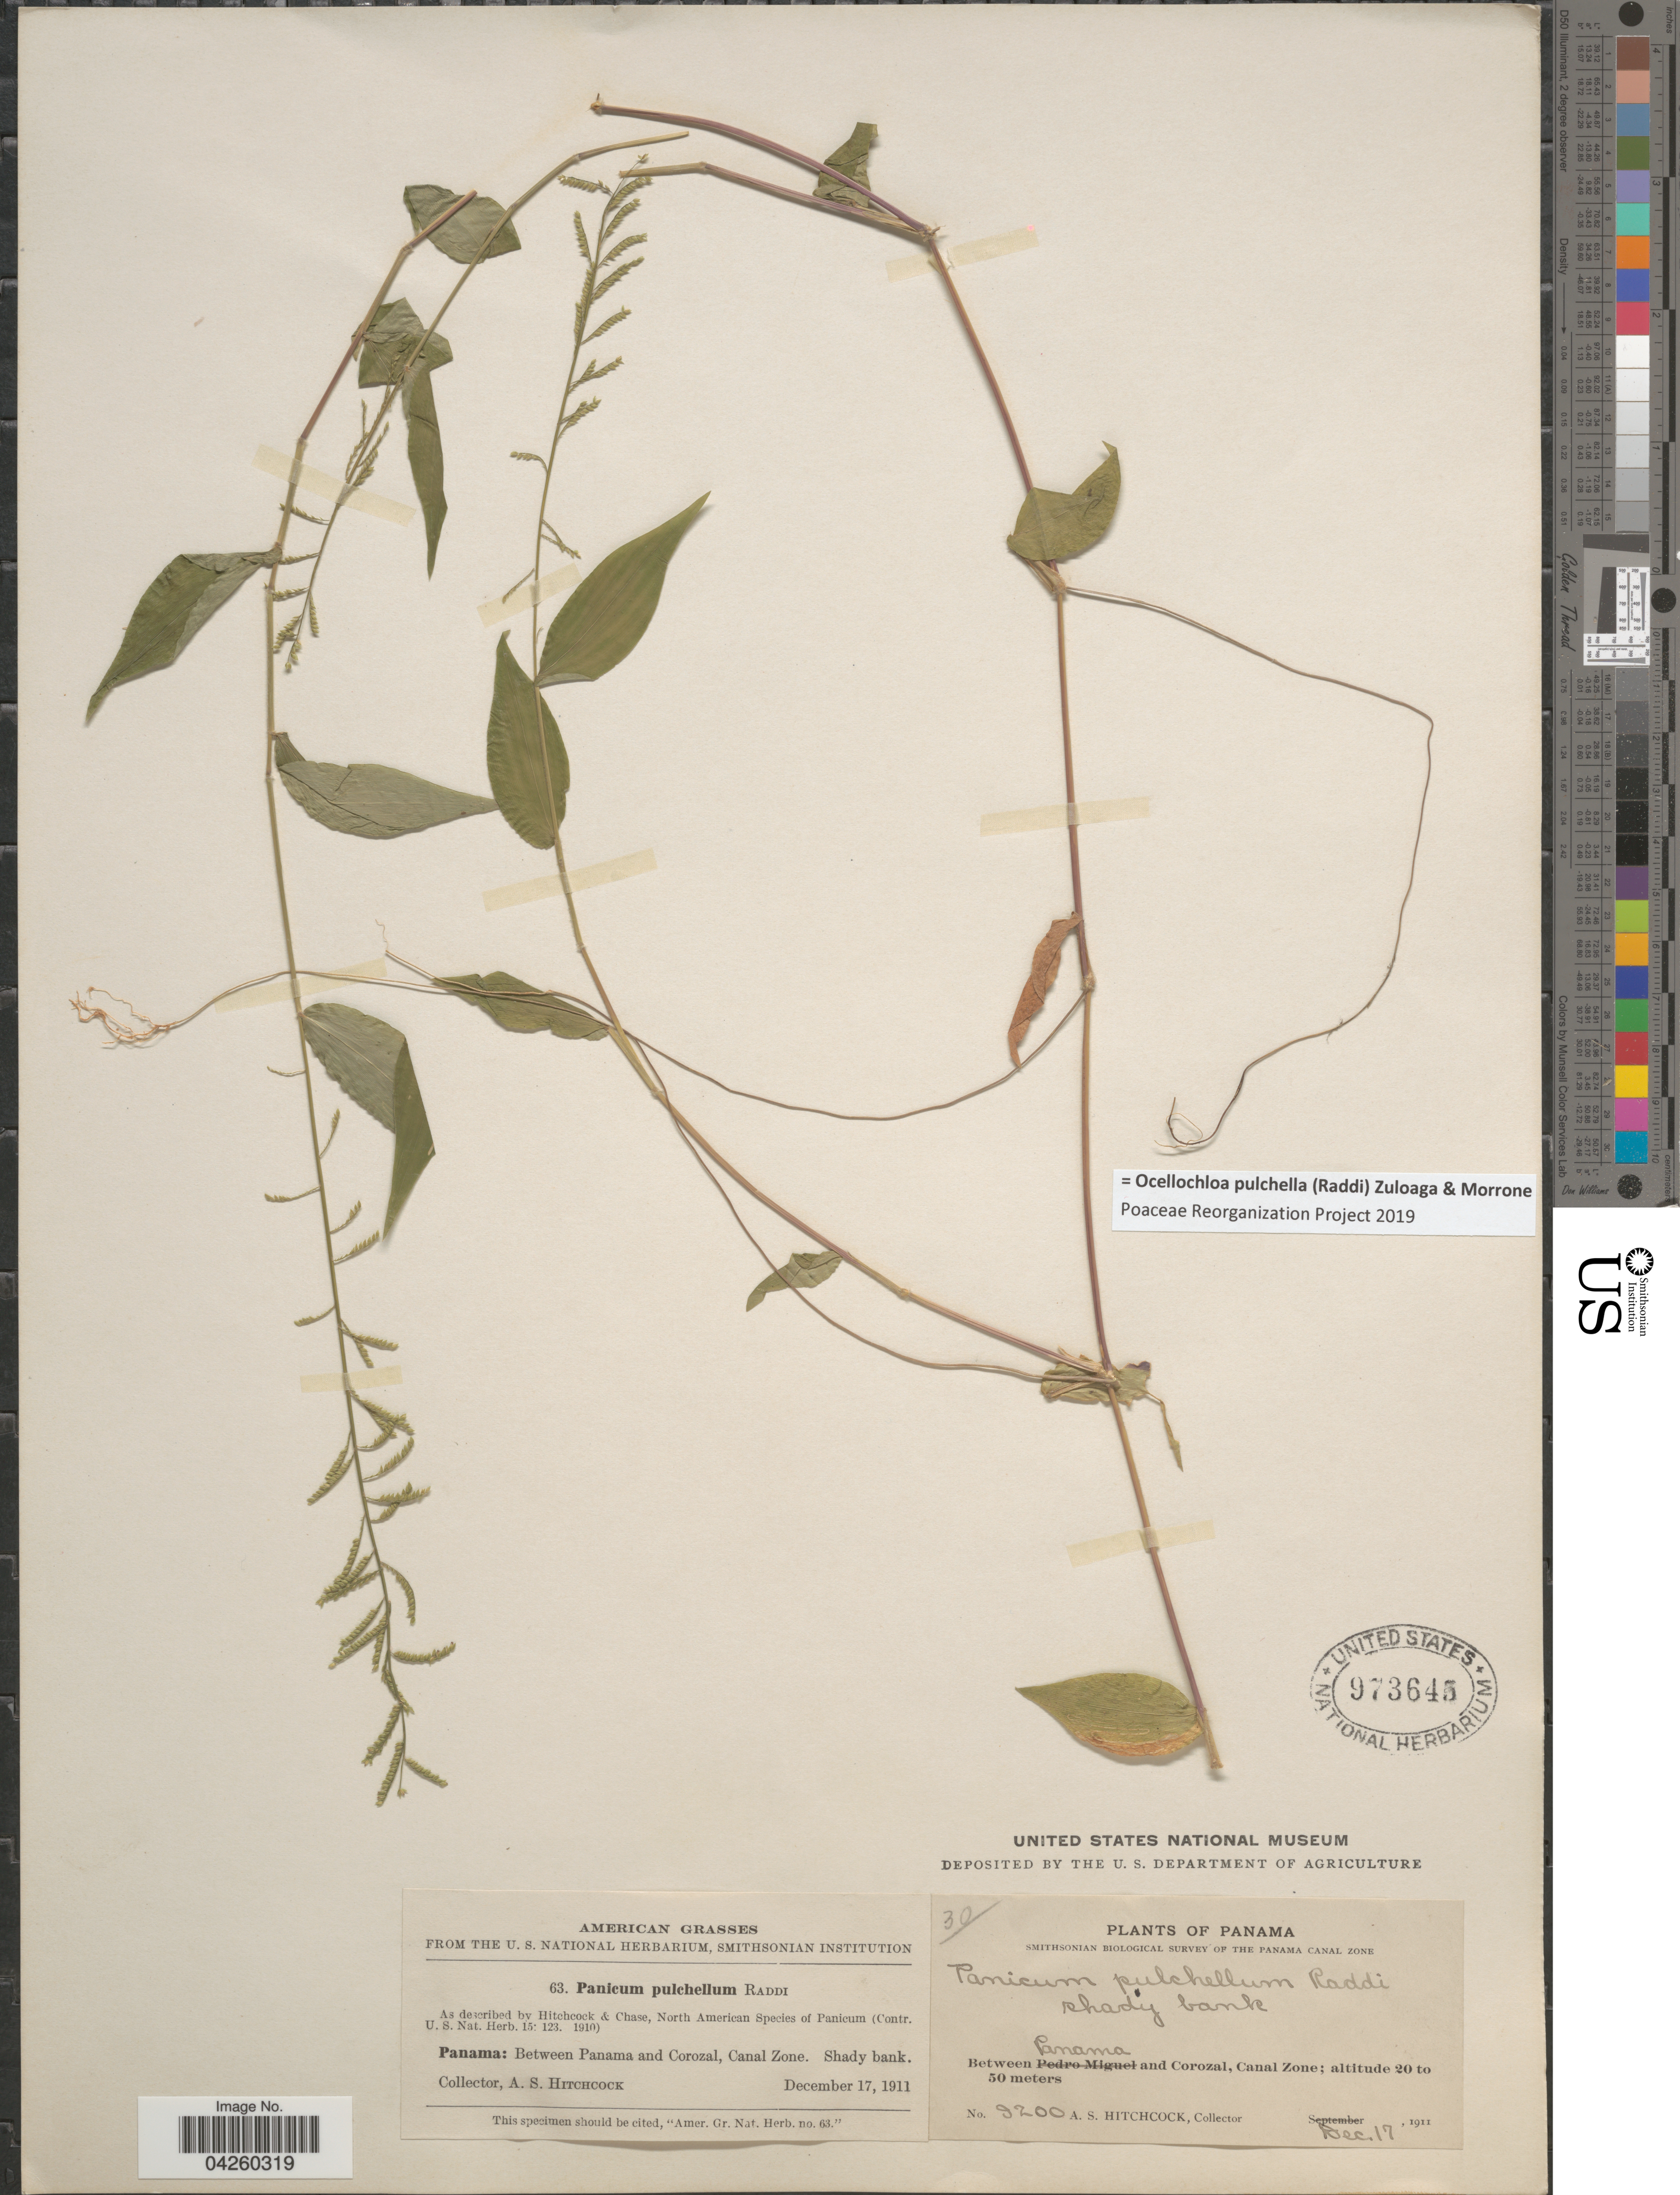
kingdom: Plantae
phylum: Tracheophyta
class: Liliopsida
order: Poales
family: Poaceae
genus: Ocellochloa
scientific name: Ocellochloa pulchella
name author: (Raddi) Zuloaga & Morrone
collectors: A. S. Hitchcock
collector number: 9200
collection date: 1911-12-17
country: Panama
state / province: Colón / Panamá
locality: Smithsonian Biological Survey of the Panama Canal Zone. Between Panama and Corozal, Canal Zone.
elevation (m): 20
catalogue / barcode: US 973645